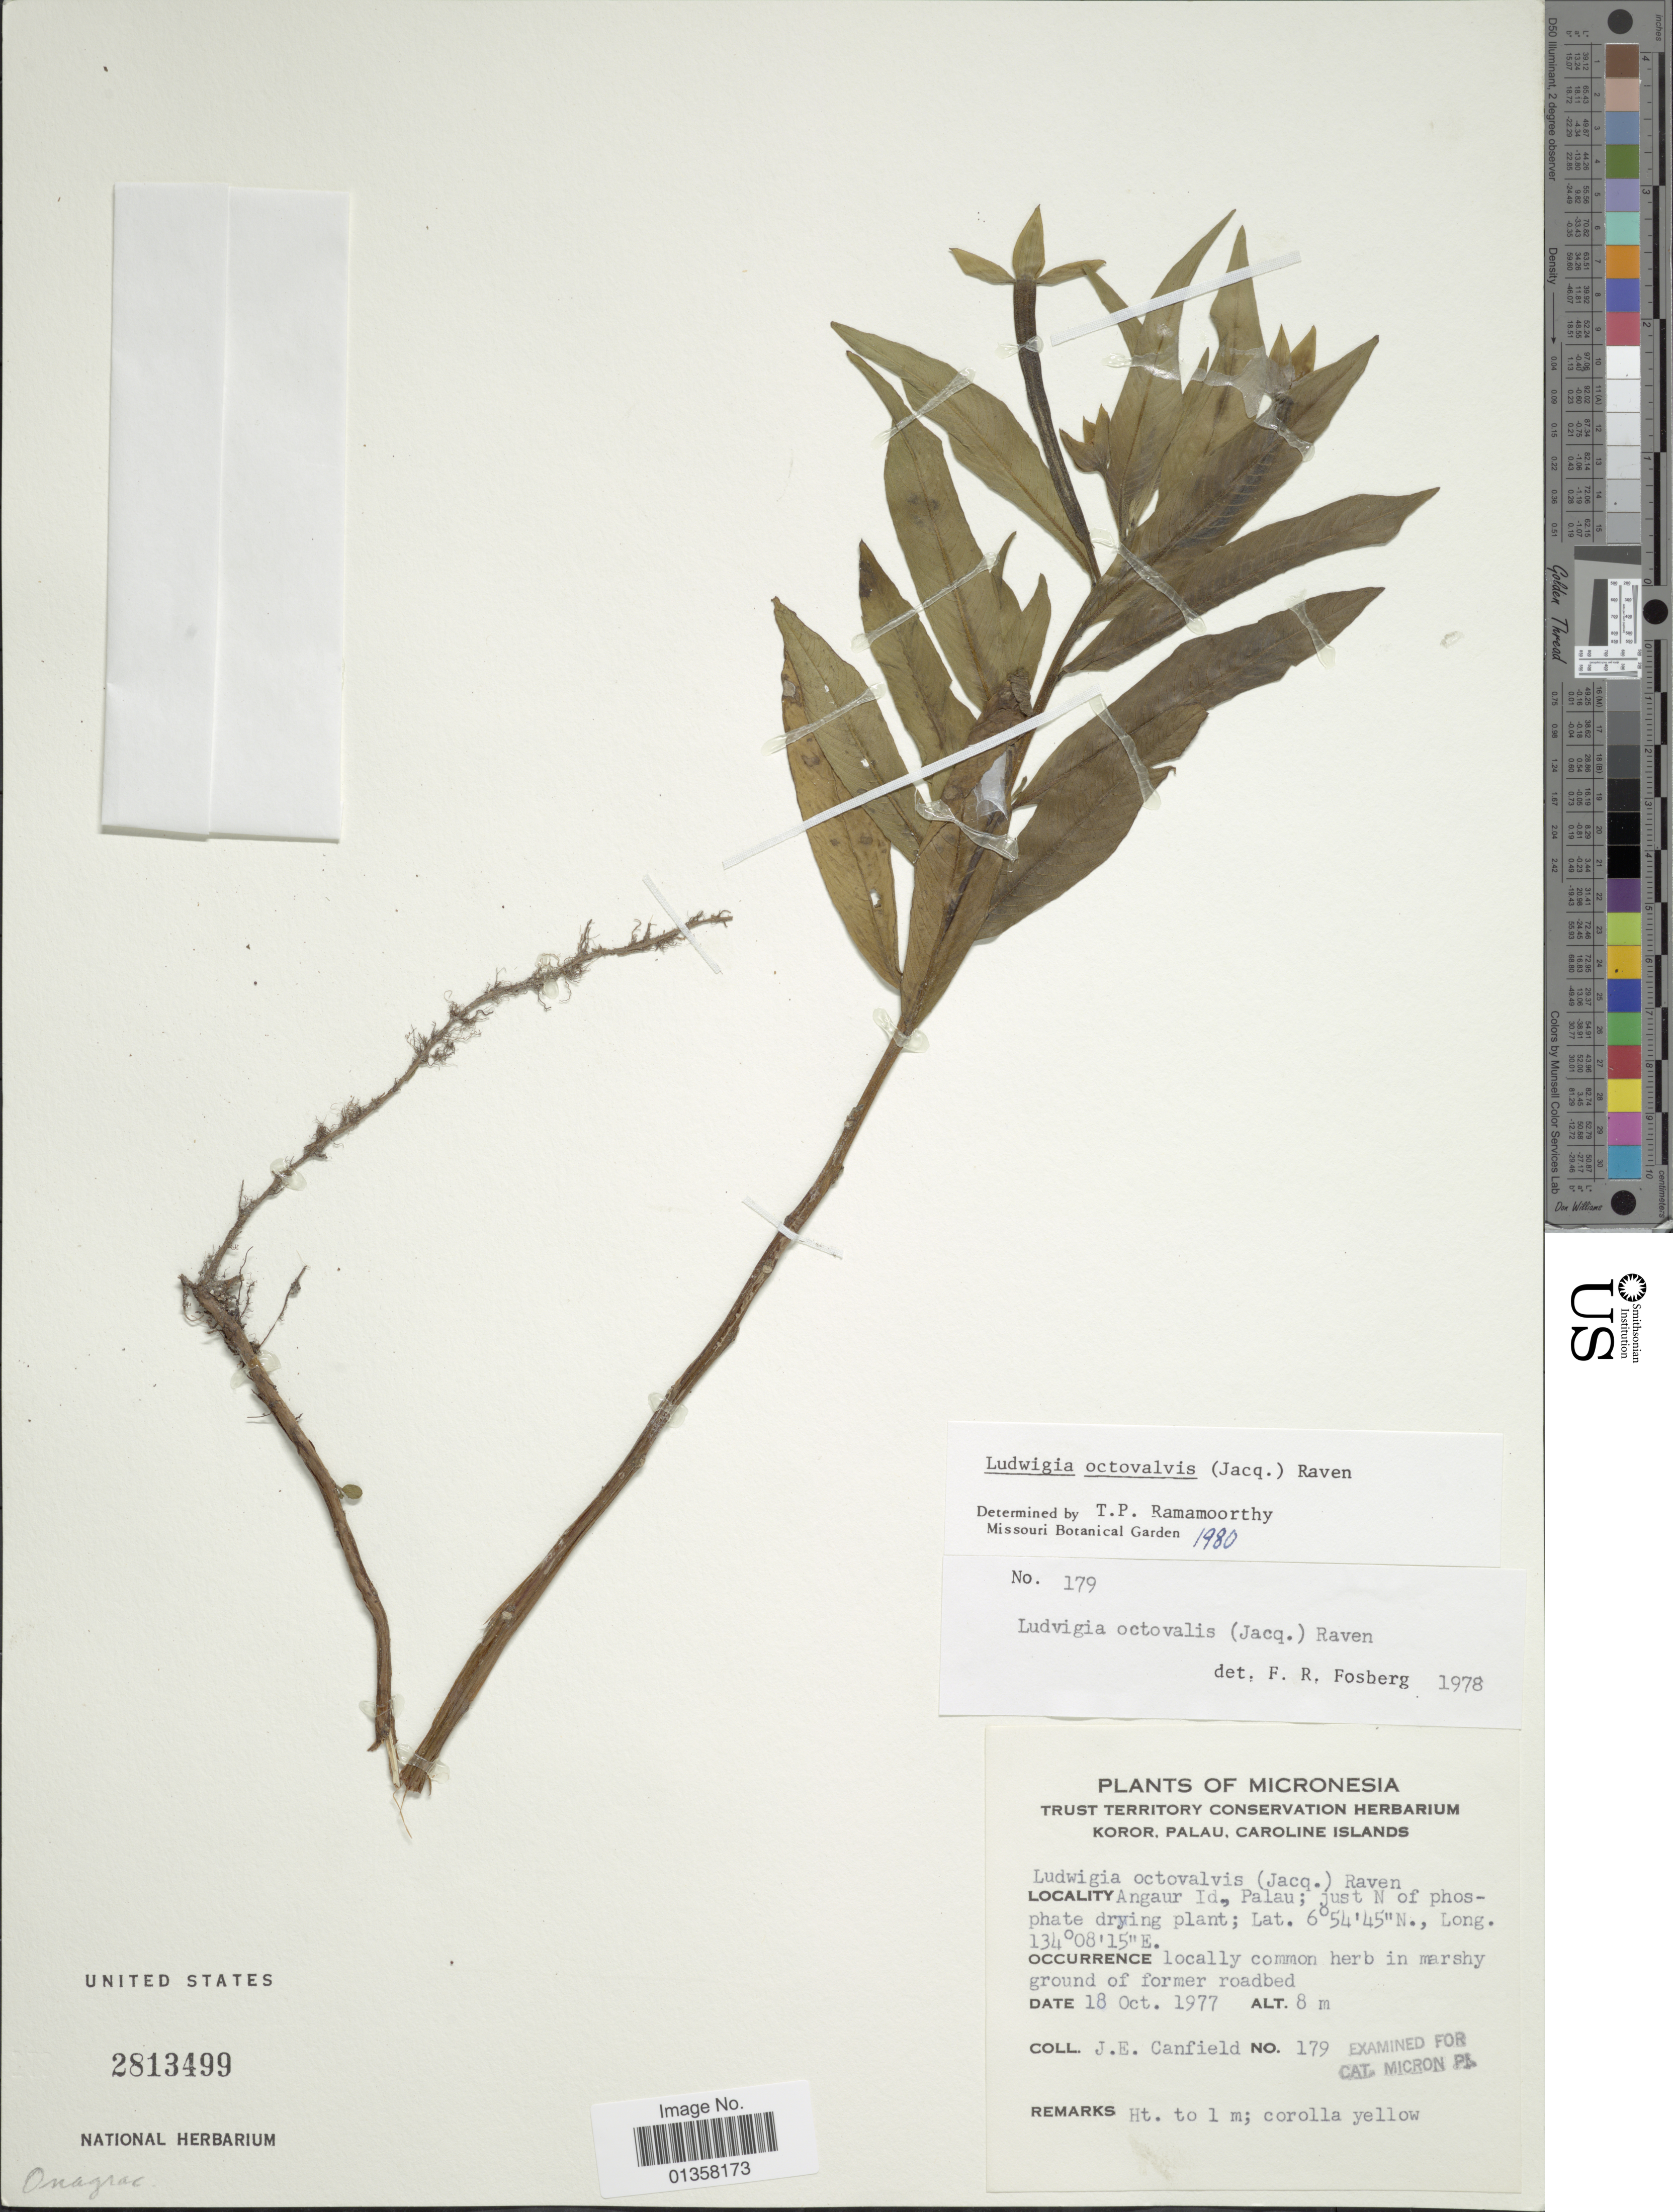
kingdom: Plantae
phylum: Tracheophyta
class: Magnoliopsida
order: Myrtales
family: Onagraceae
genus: Ludwigia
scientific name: Ludwigia octovalvis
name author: (Jacq.) P.H. Raven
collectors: J. E. Canfield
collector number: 179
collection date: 1977-10-18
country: Palau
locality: Koror, Caroline Islands, Angaur Id, Palau; just N of phosphate drying plant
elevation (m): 8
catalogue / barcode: US 2813499